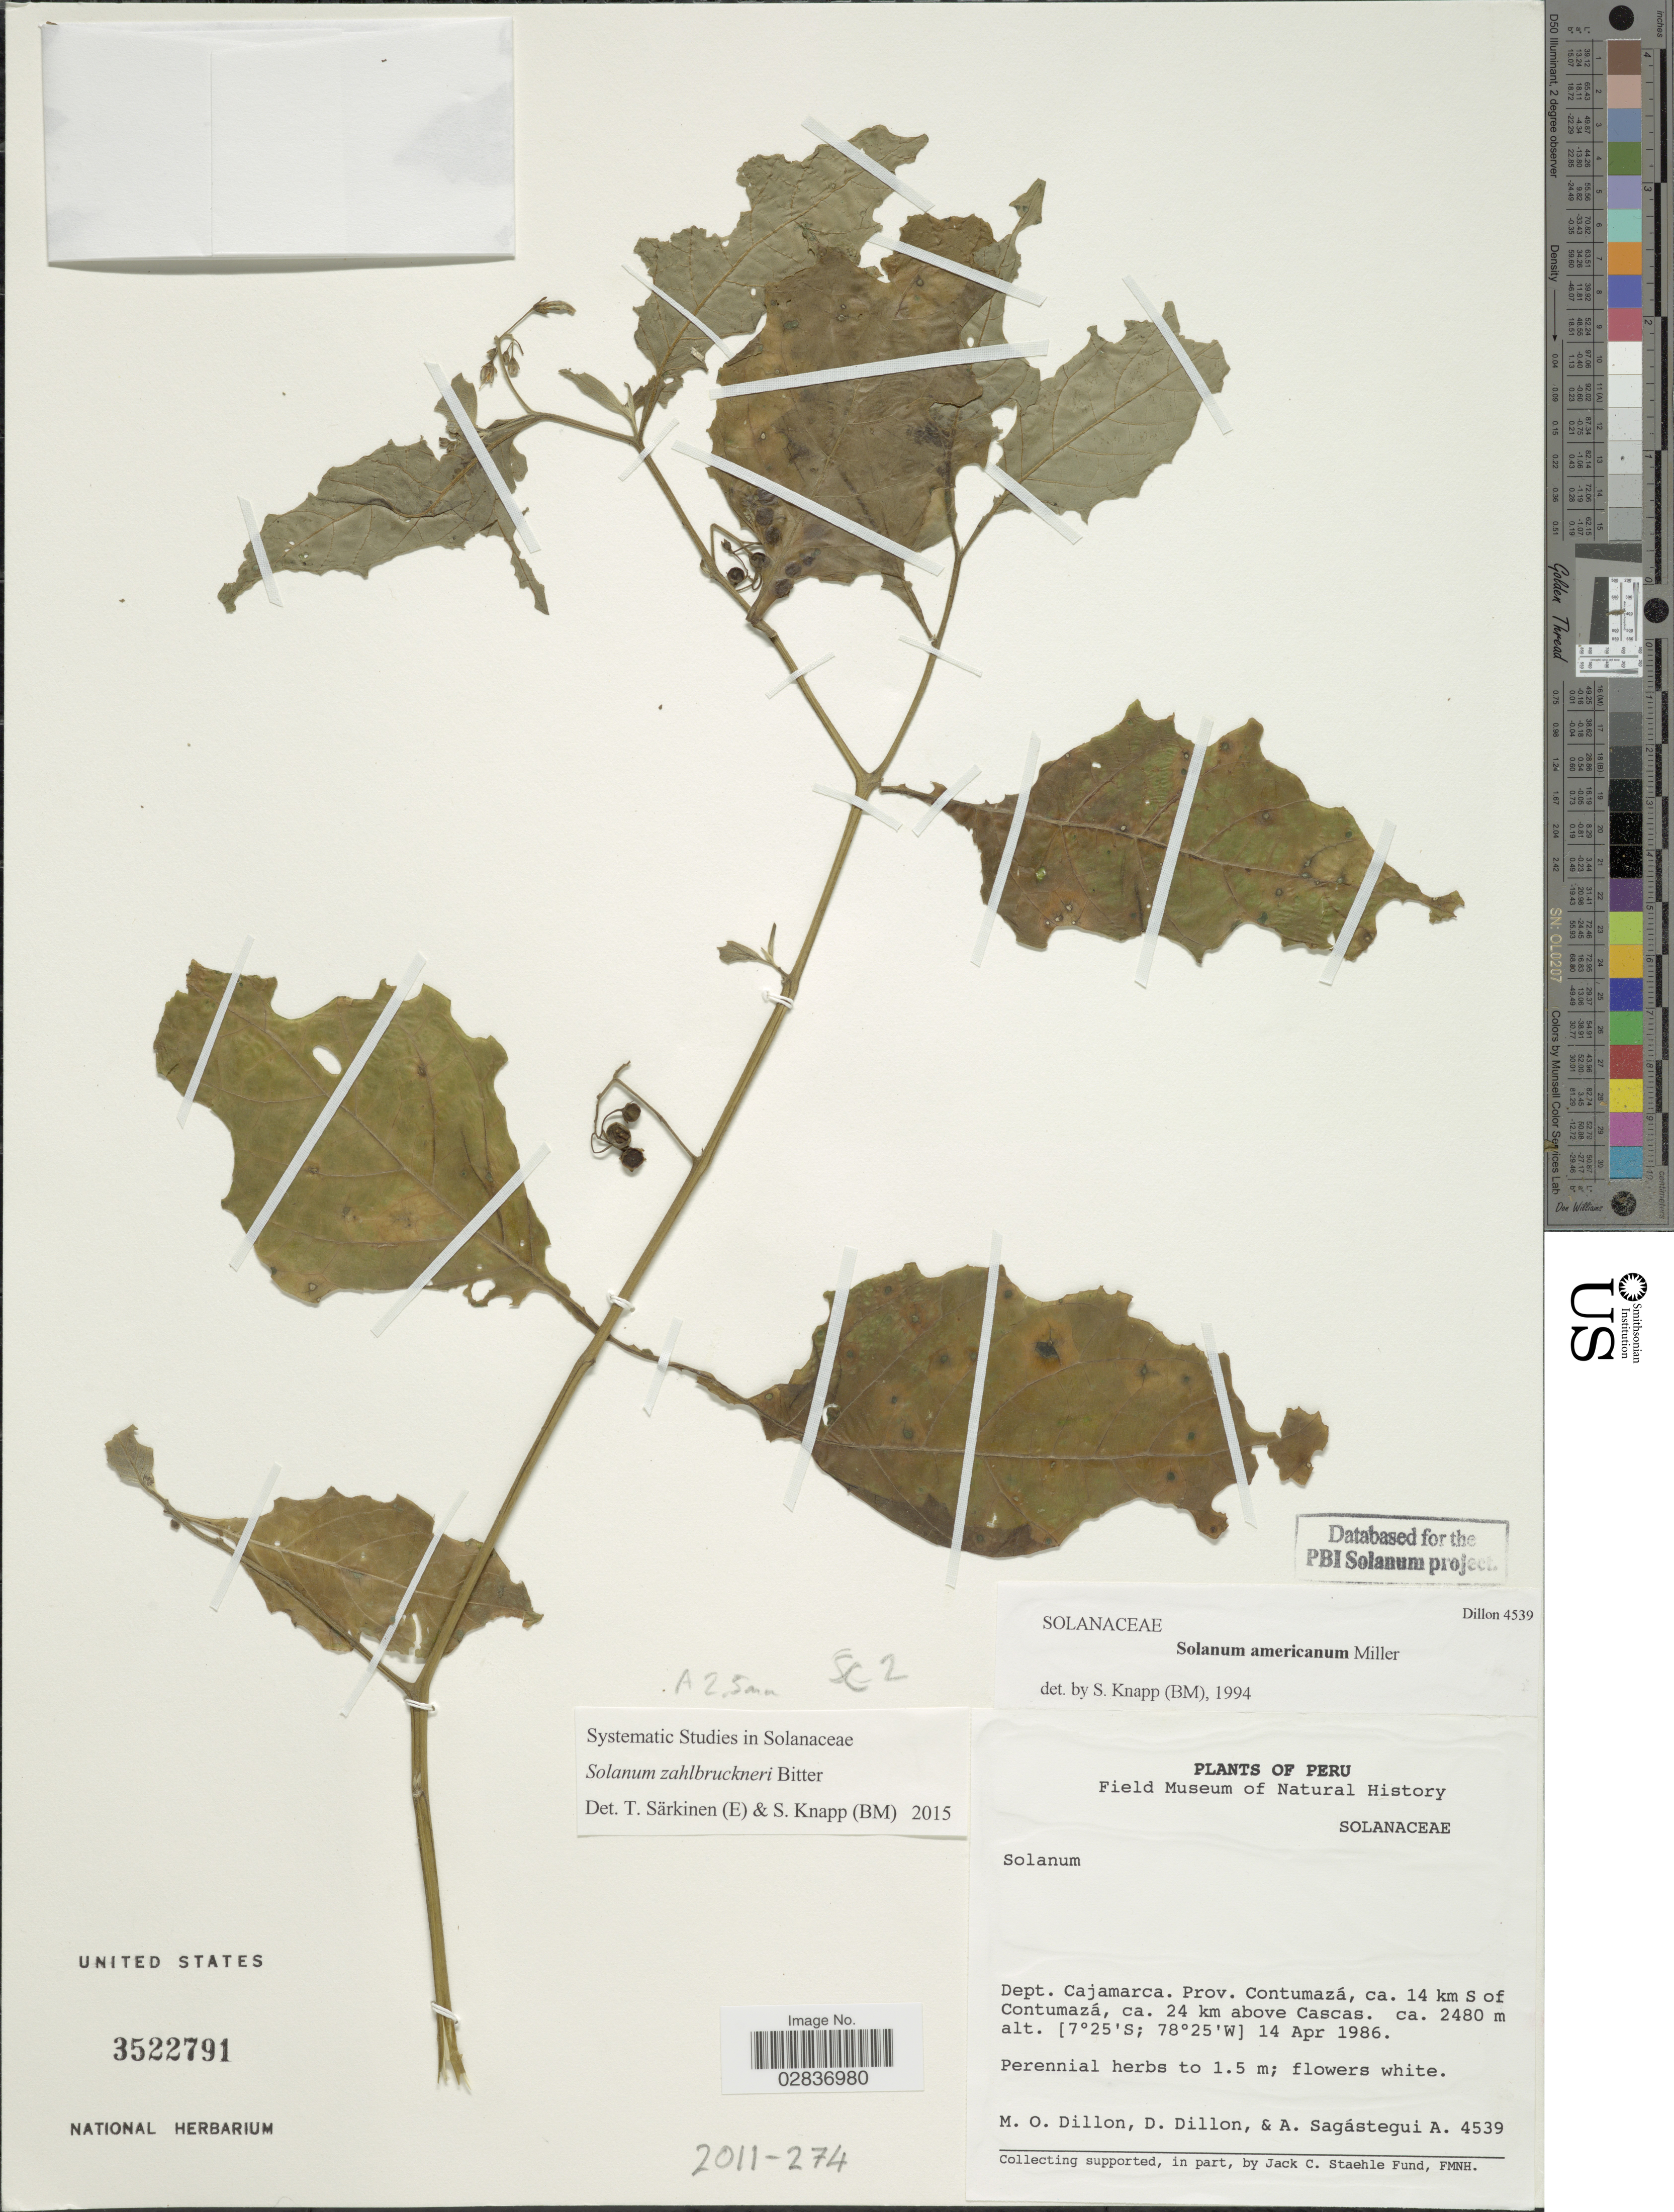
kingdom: Plantae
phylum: Tracheophyta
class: Magnoliopsida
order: Solanales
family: Solanaceae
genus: Solanum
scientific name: Solanum zahlbruckneri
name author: Bitter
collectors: M. O. Dillon, D. Dillon & A. Sagástegui A.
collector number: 4539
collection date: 1986-04-14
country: Peru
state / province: Cajamarca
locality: Dept. Cajamarca. Prov. Contumazá, ca. 14 km S of Contumazá, ca. 24 km above Cascas.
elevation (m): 2480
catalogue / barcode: US 3522791